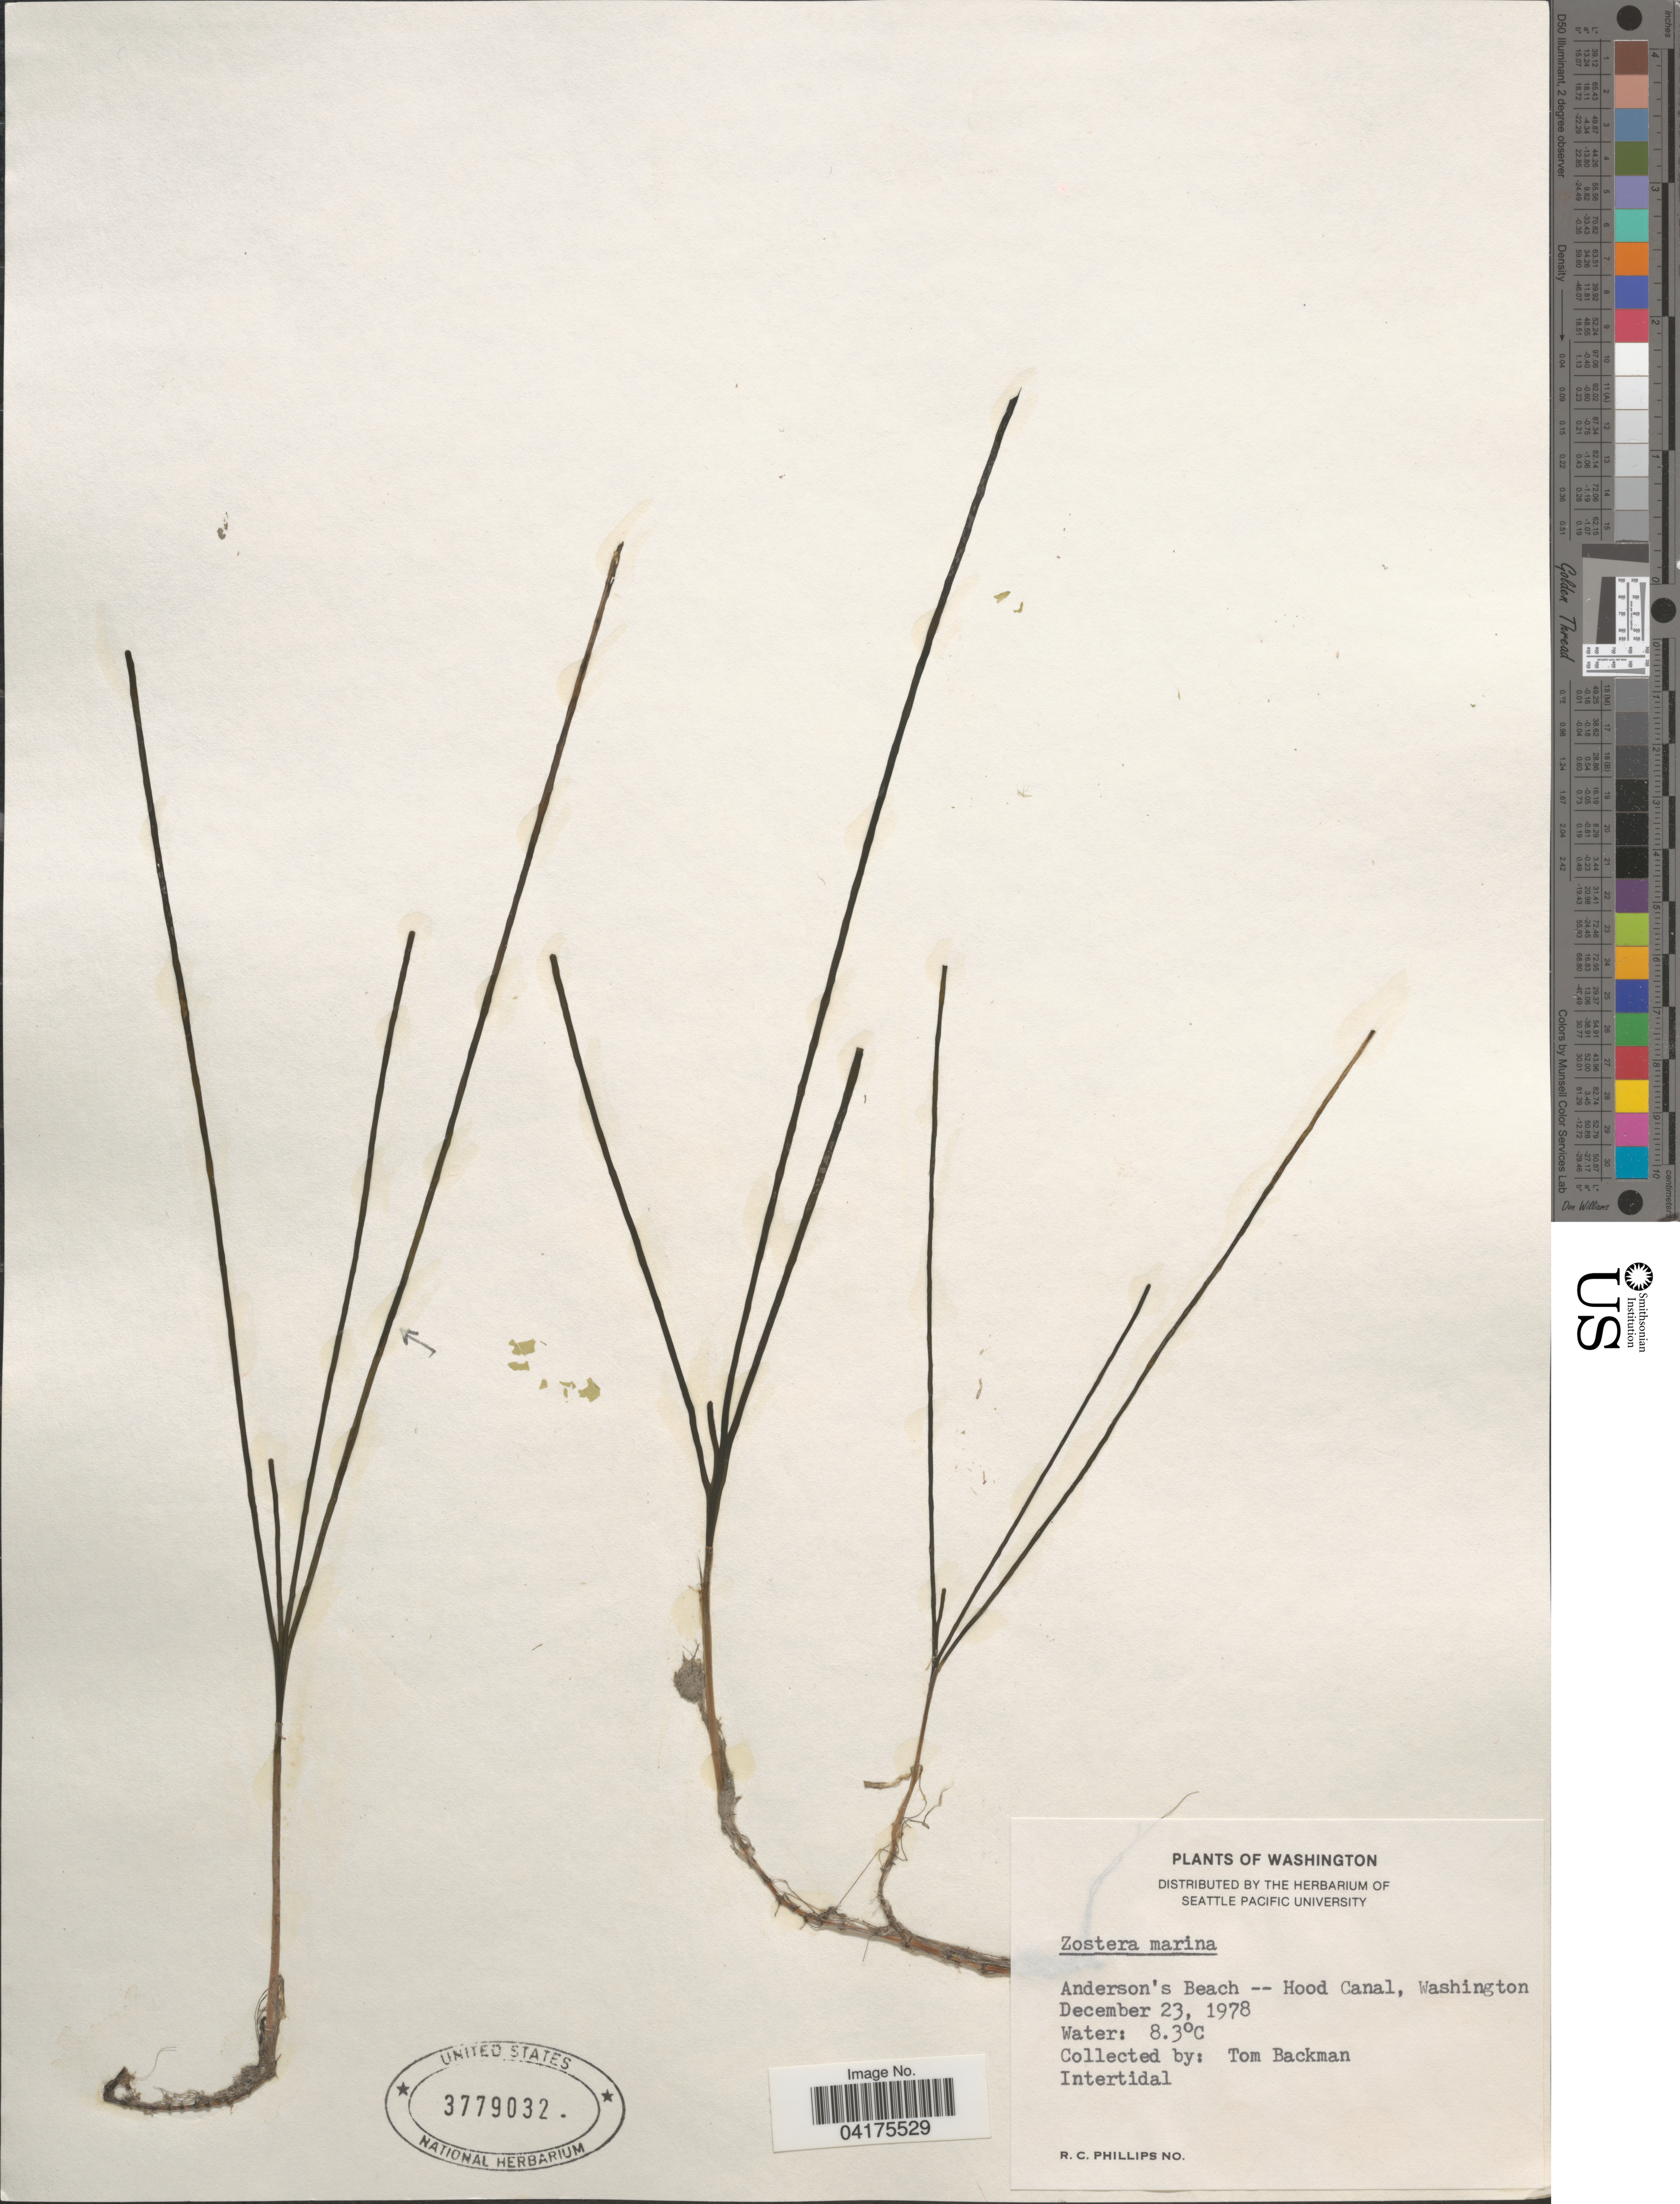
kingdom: Plantae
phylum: Tracheophyta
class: Liliopsida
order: Alismatales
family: Zosteraceae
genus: Zostera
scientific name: Zostera marina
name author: L.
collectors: T. Backman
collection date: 1978-12-23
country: United States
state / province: Washington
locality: Anderson's Beach -- Hood Canal.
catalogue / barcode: US 3779032